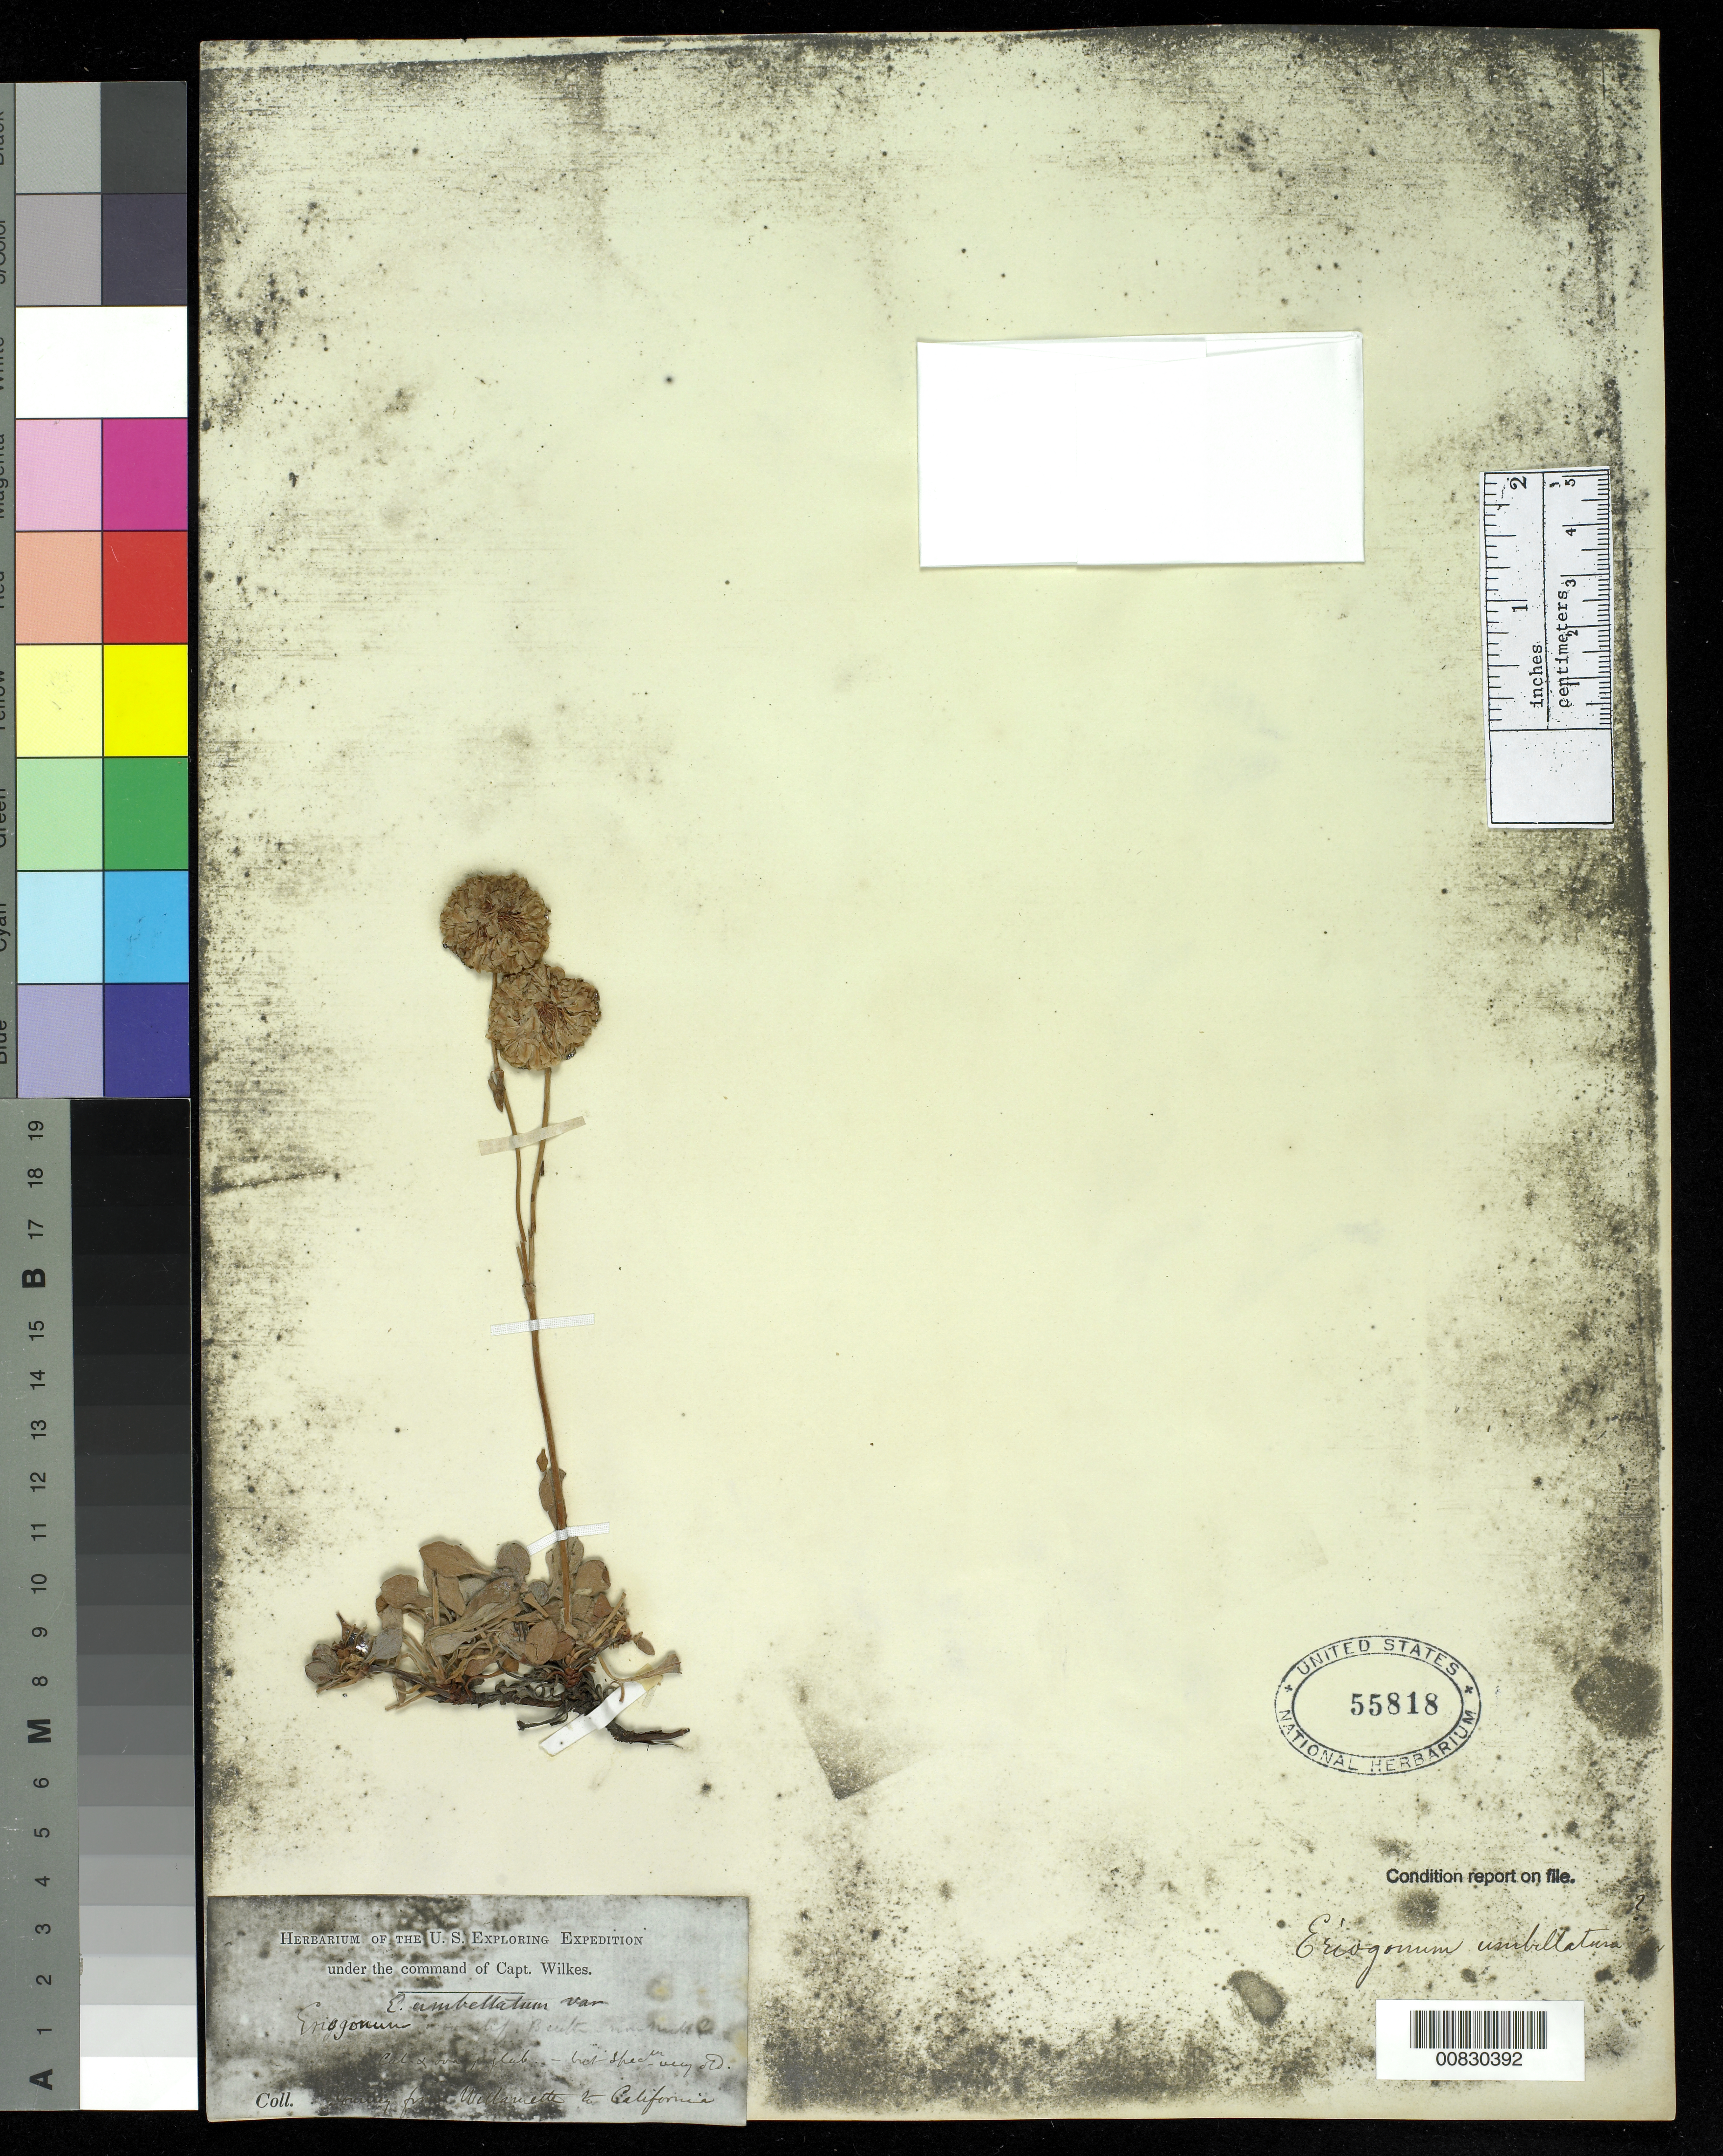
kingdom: Plantae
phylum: Tracheophyta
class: Magnoliopsida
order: Caryophyllales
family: Polygonaceae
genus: Eriogonum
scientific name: Eriogonum umbellatum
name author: Torr.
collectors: Wilkes Explor. Exped.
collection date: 1838/1842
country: United States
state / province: California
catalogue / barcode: US 55818